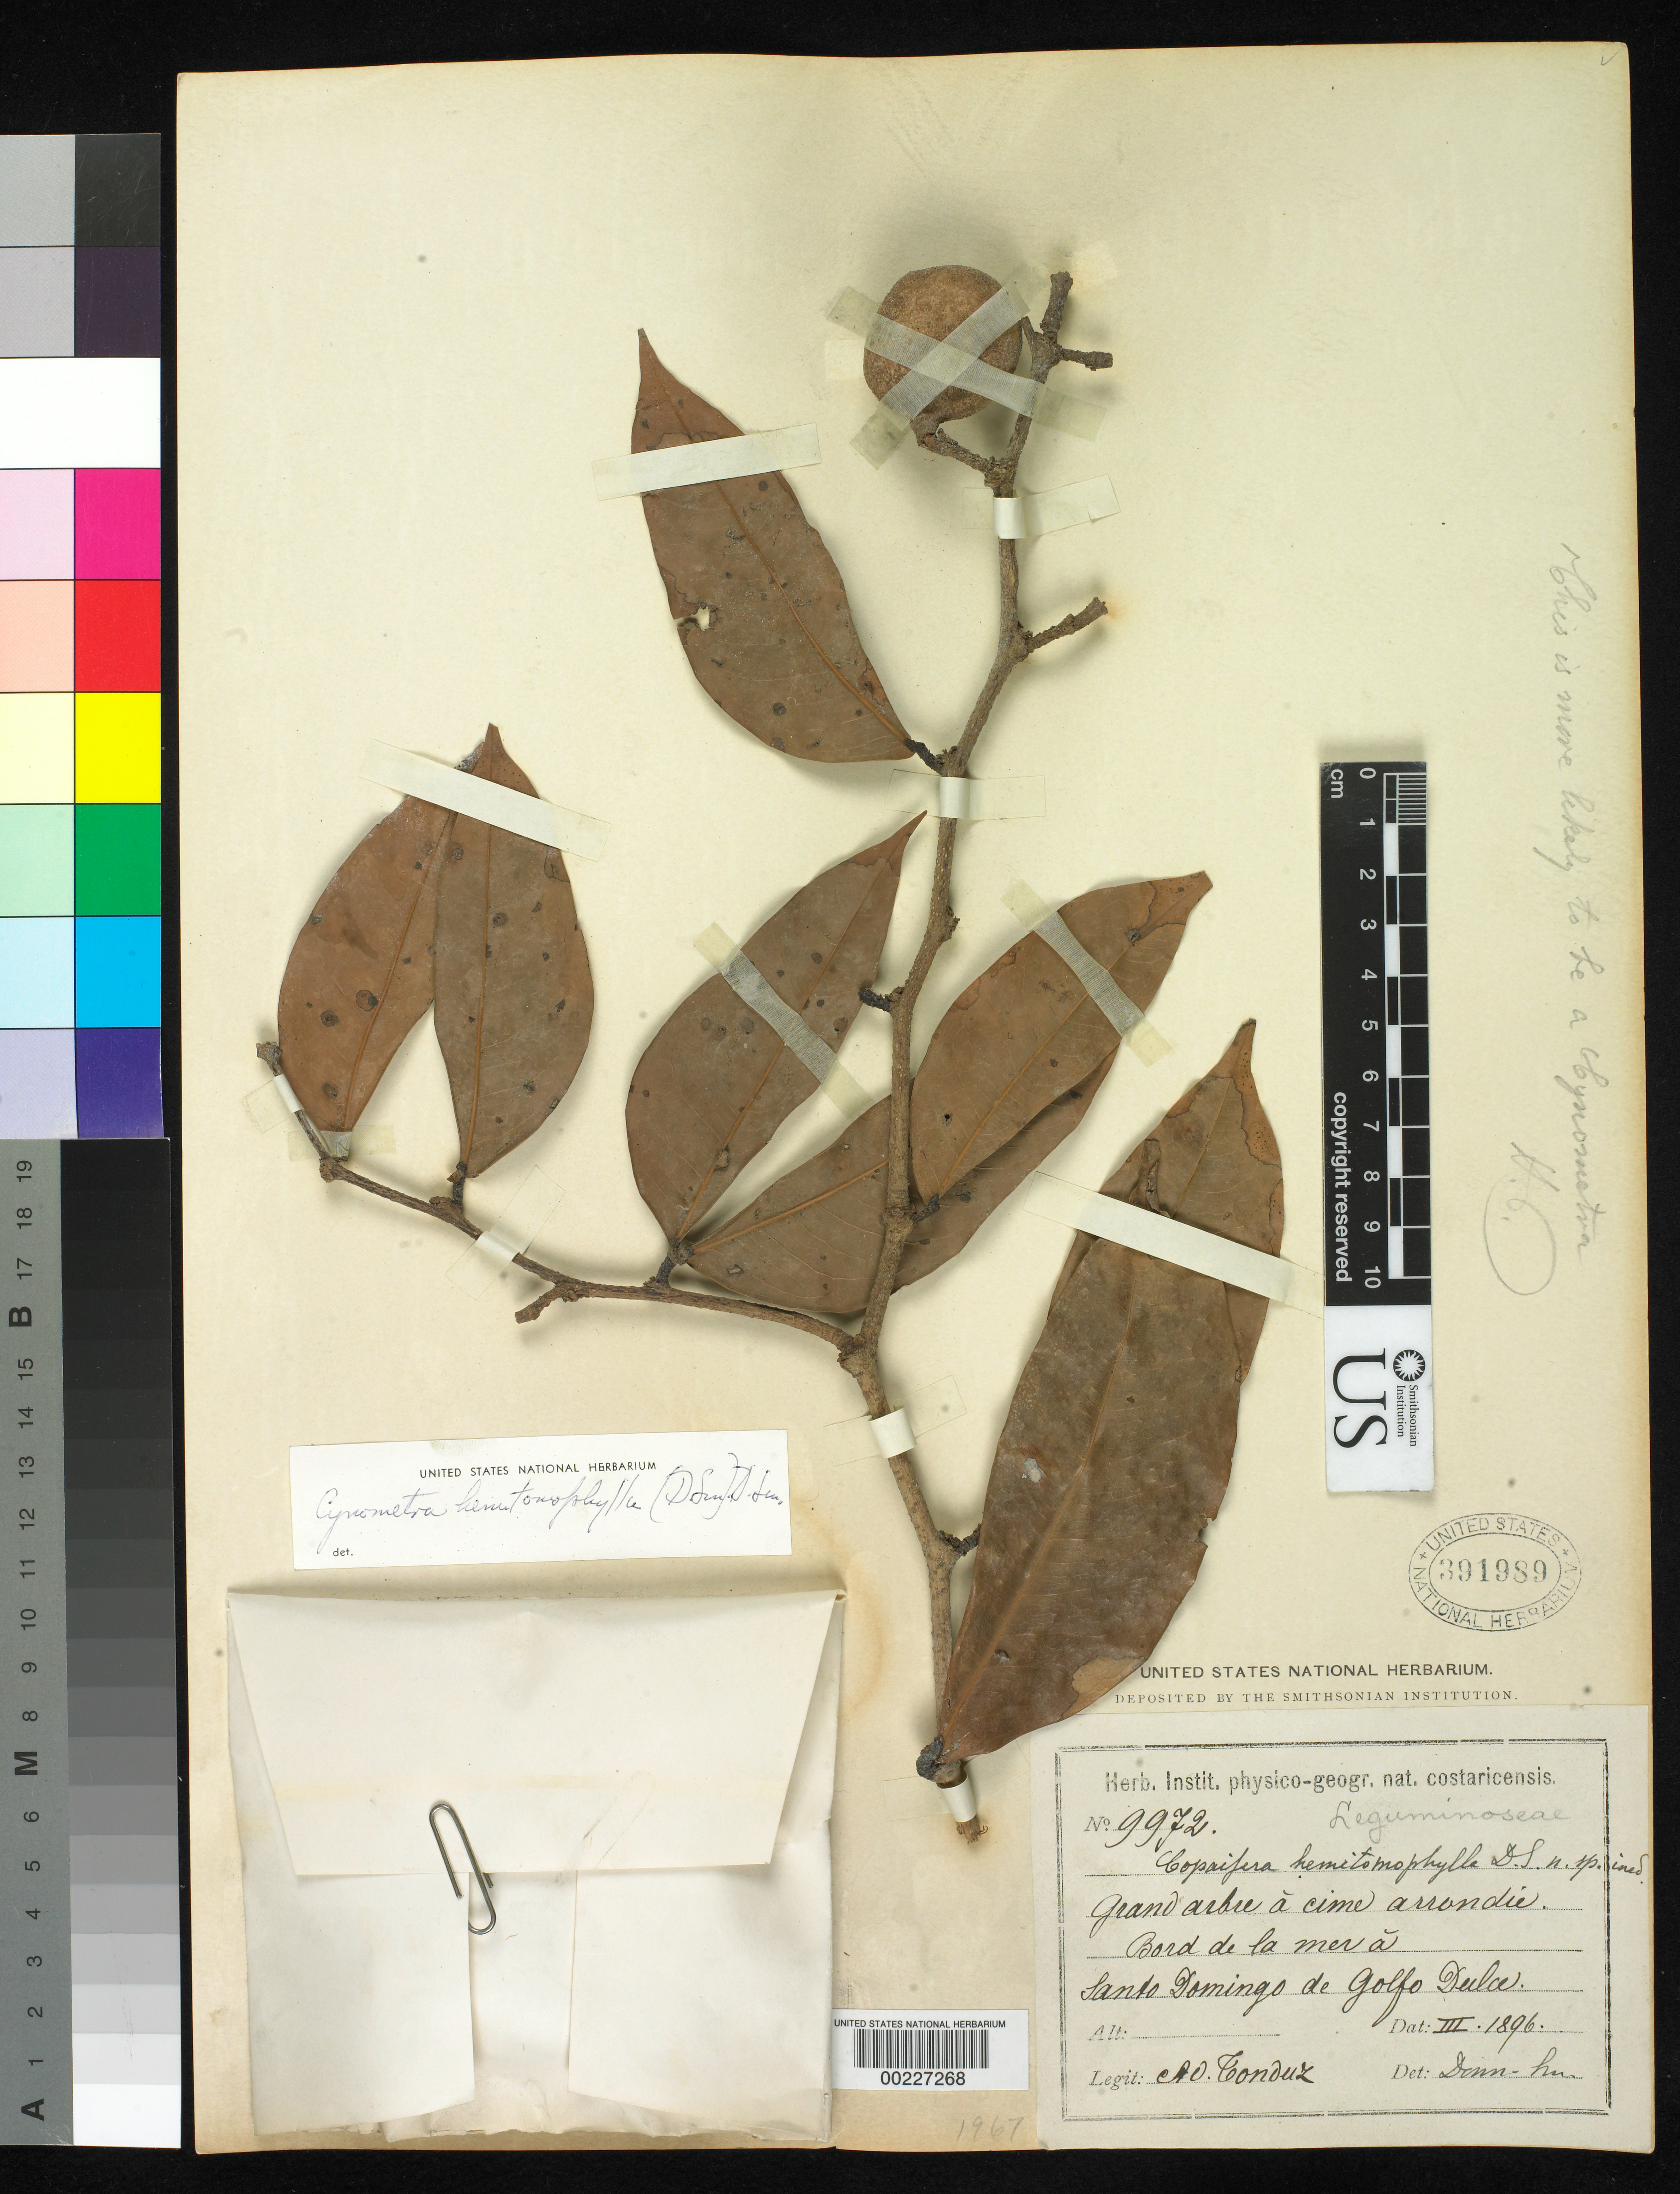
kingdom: Plantae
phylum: Tracheophyta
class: Magnoliopsida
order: Fabales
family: Fabaceae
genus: Copaifera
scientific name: Copaifera hemitomophylla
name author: Donn. Sm.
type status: Type Collection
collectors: A. Tonduz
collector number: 9972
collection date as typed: Mar 1896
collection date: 1896-03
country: Costa Rica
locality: Santo Domingo de Golfe Dulce.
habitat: Edge of sea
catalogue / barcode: US 391989